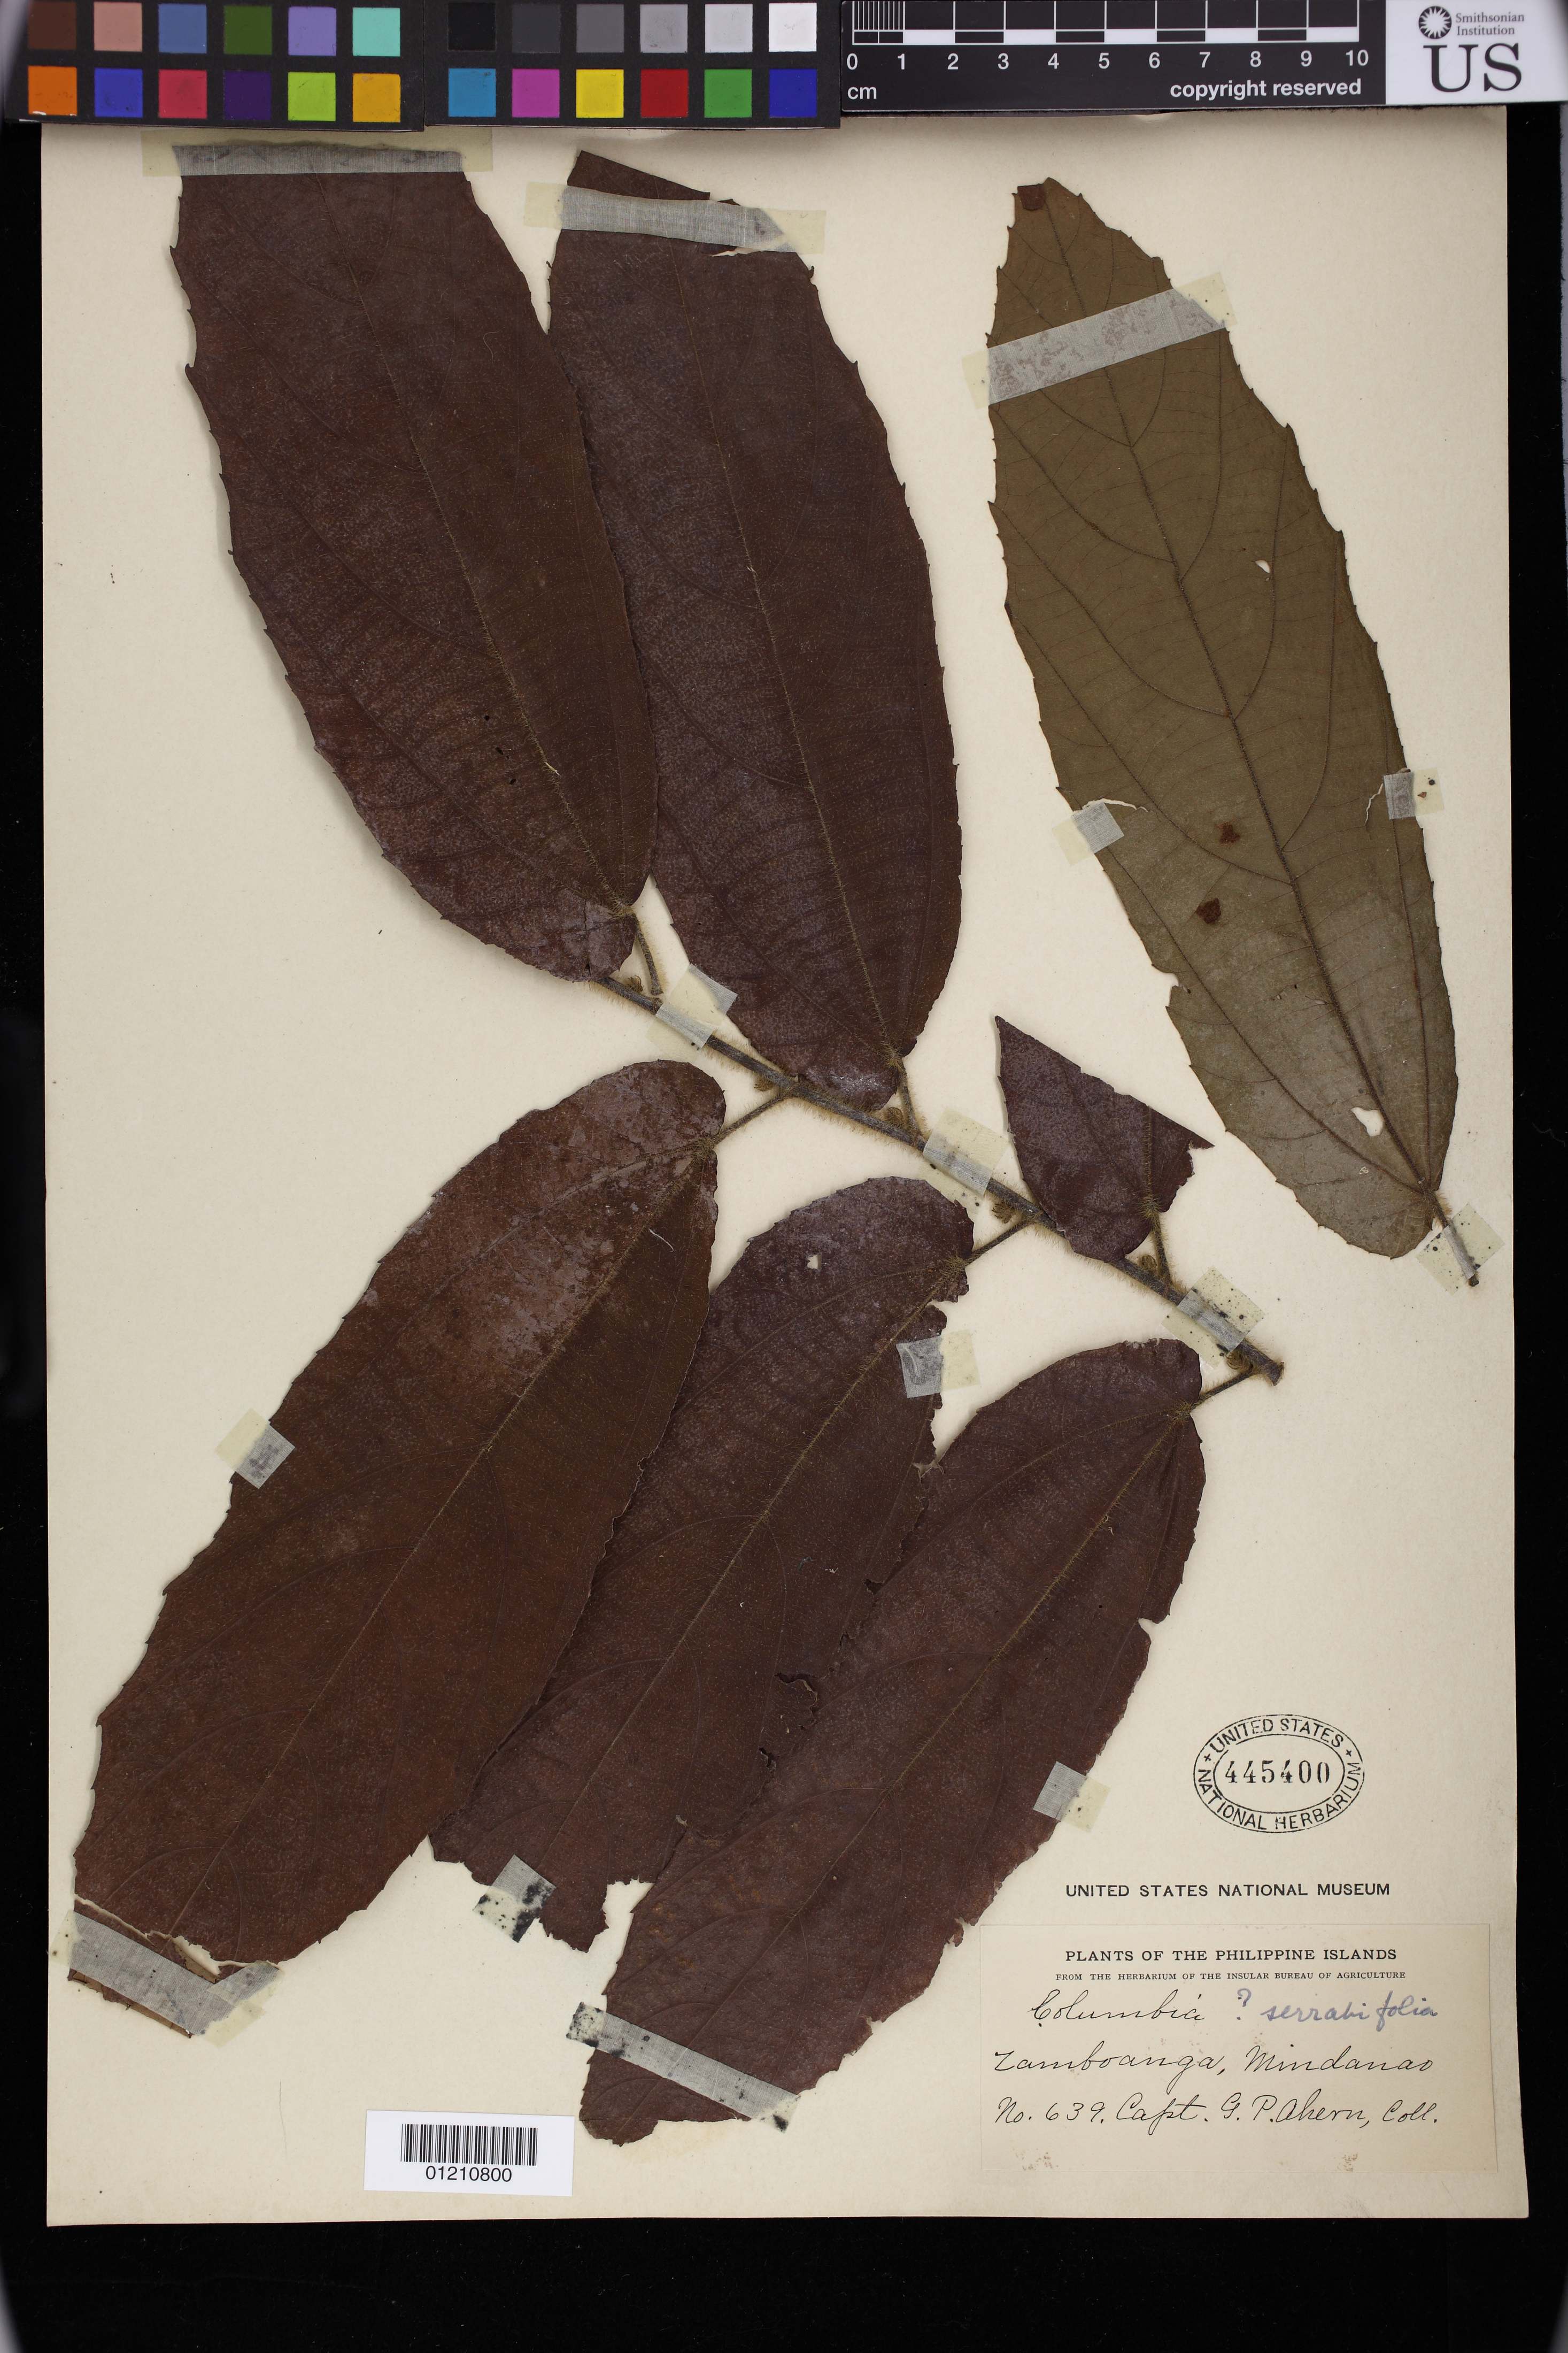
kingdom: Plantae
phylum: Tracheophyta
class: Magnoliopsida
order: Malvales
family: Malvaceae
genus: Colona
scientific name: Colona serratifolia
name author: Cav.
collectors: G. Ahern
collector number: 639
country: Philippines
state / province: Zamboanga Peninsula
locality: Zamboanga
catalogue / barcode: US 445400